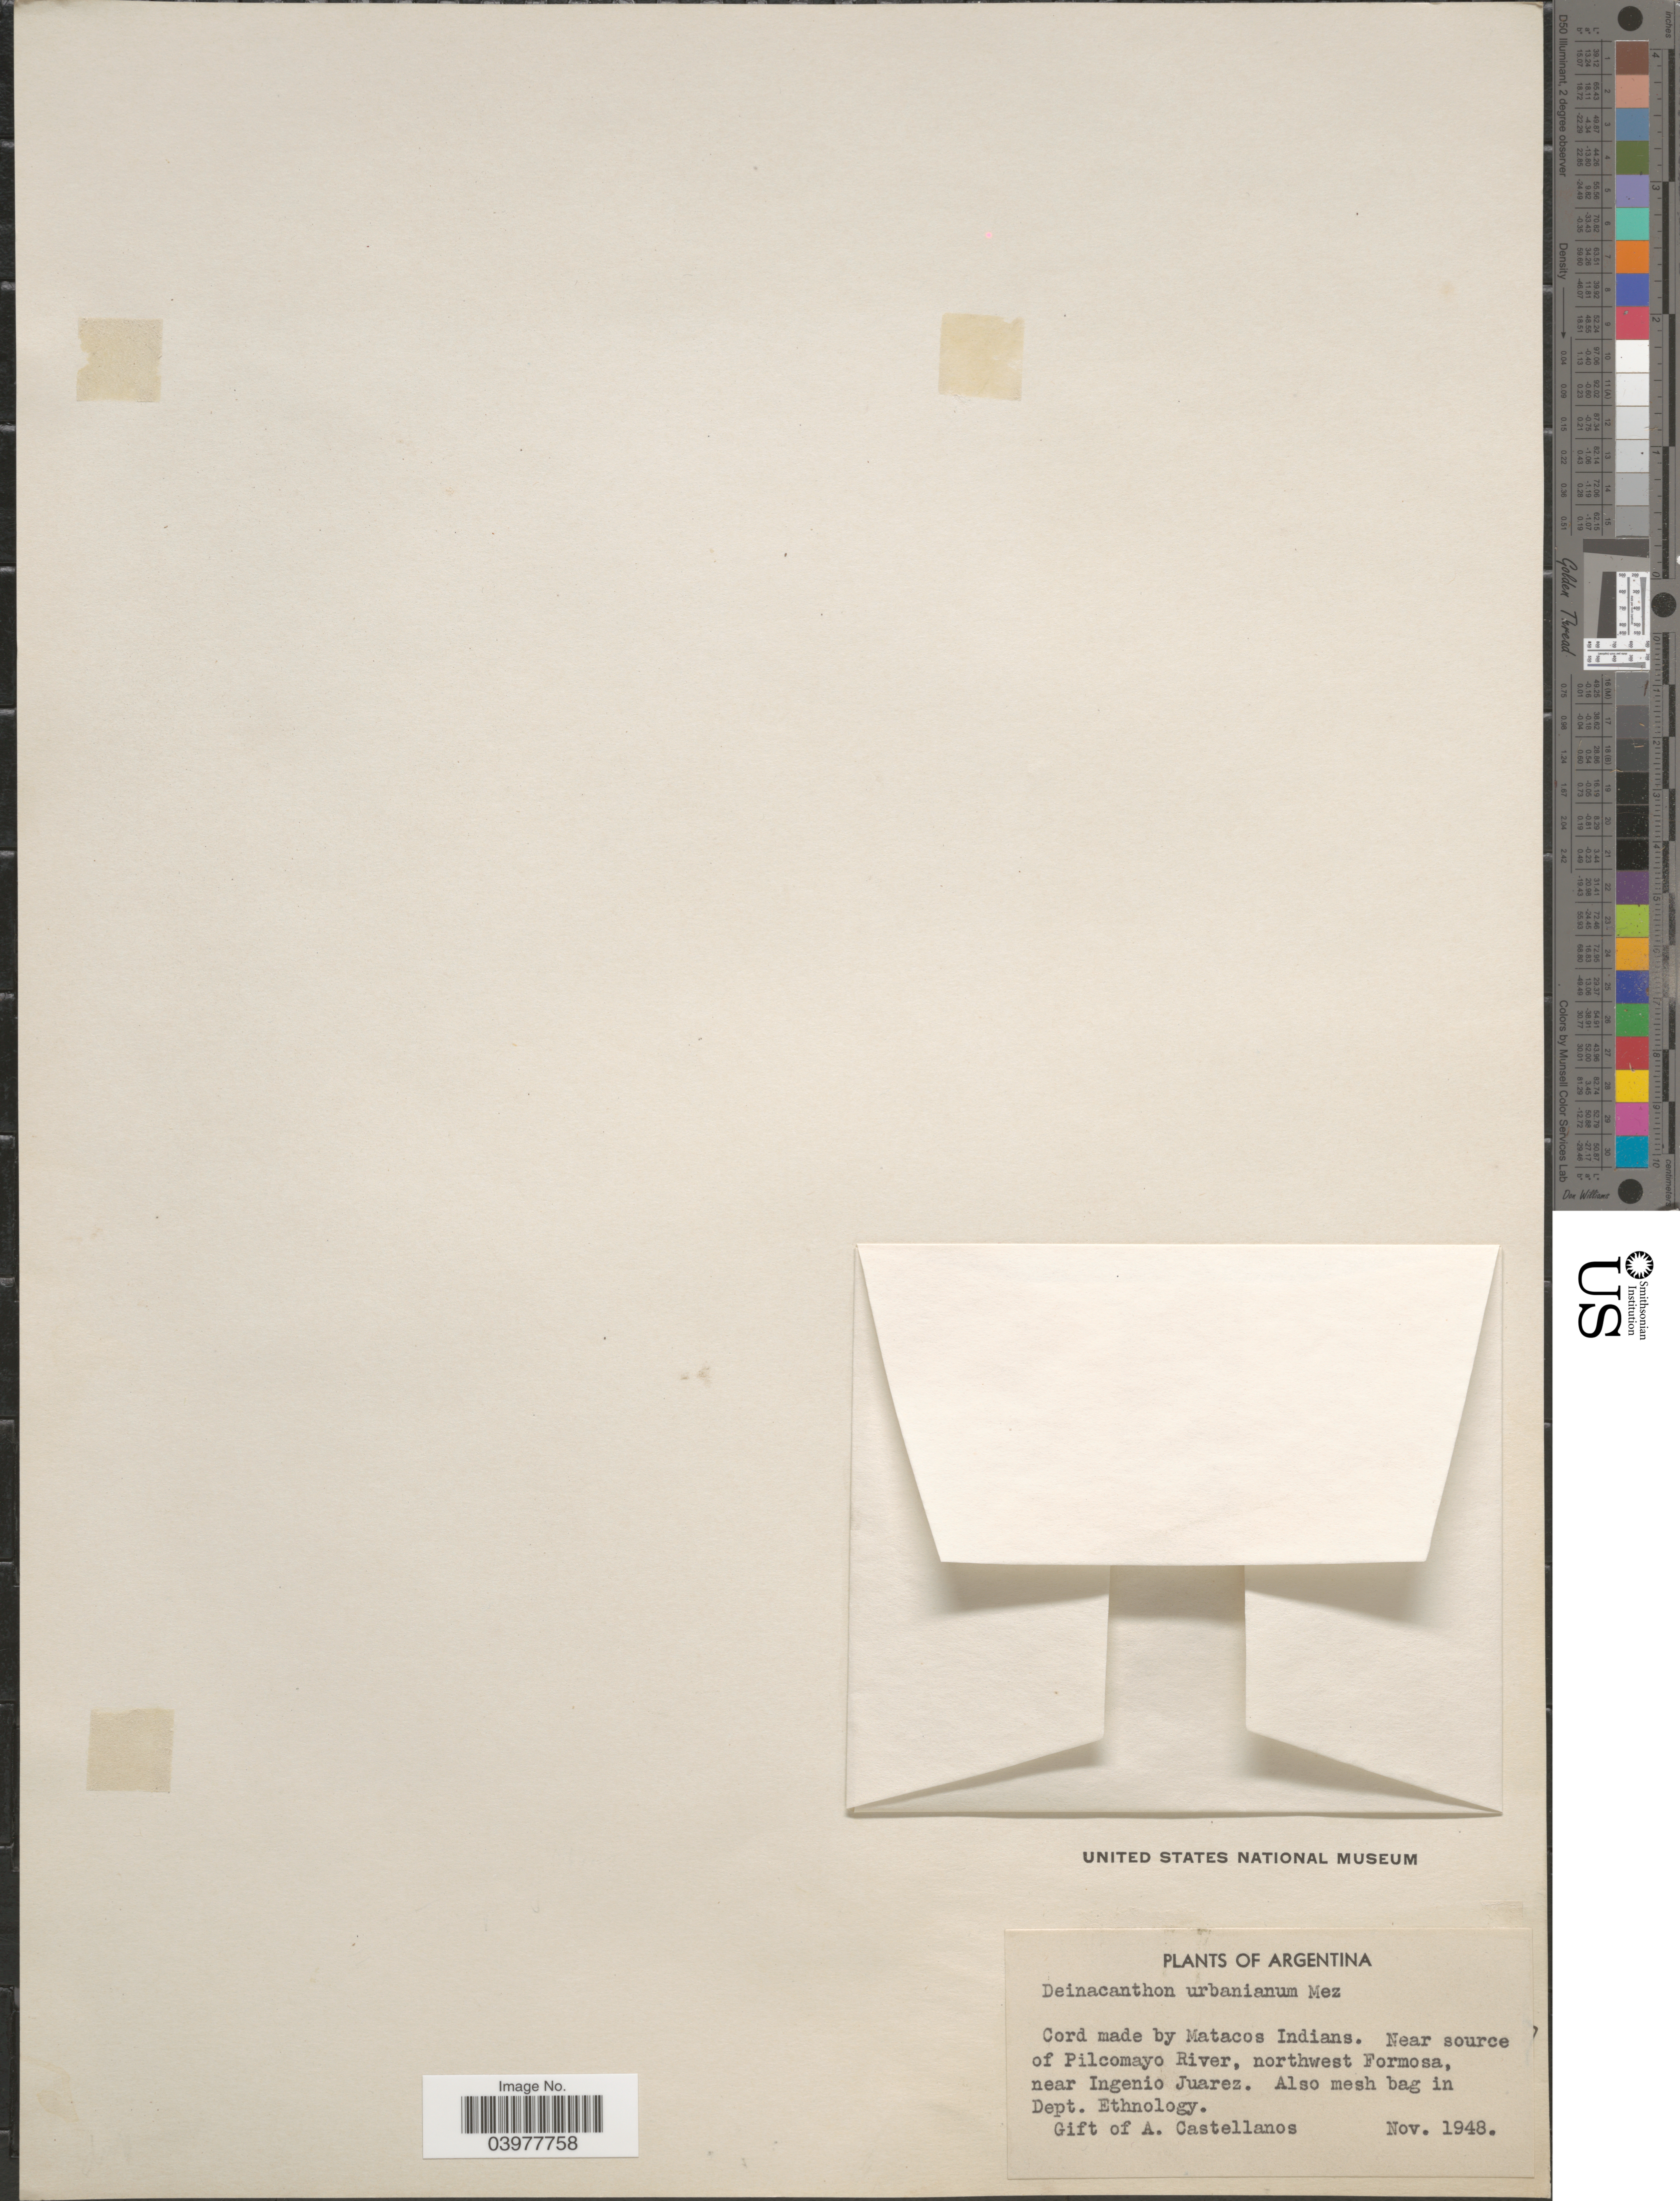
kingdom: Plantae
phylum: Tracheophyta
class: Liliopsida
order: Poales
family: Bromeliaceae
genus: Deinacanthon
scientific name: Deinacanthon urbanianum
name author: (Mez) Mez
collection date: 1948-11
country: Argentina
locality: Near source of Pilcomayo River, northwest Formosa, near Ingenio Juarez.